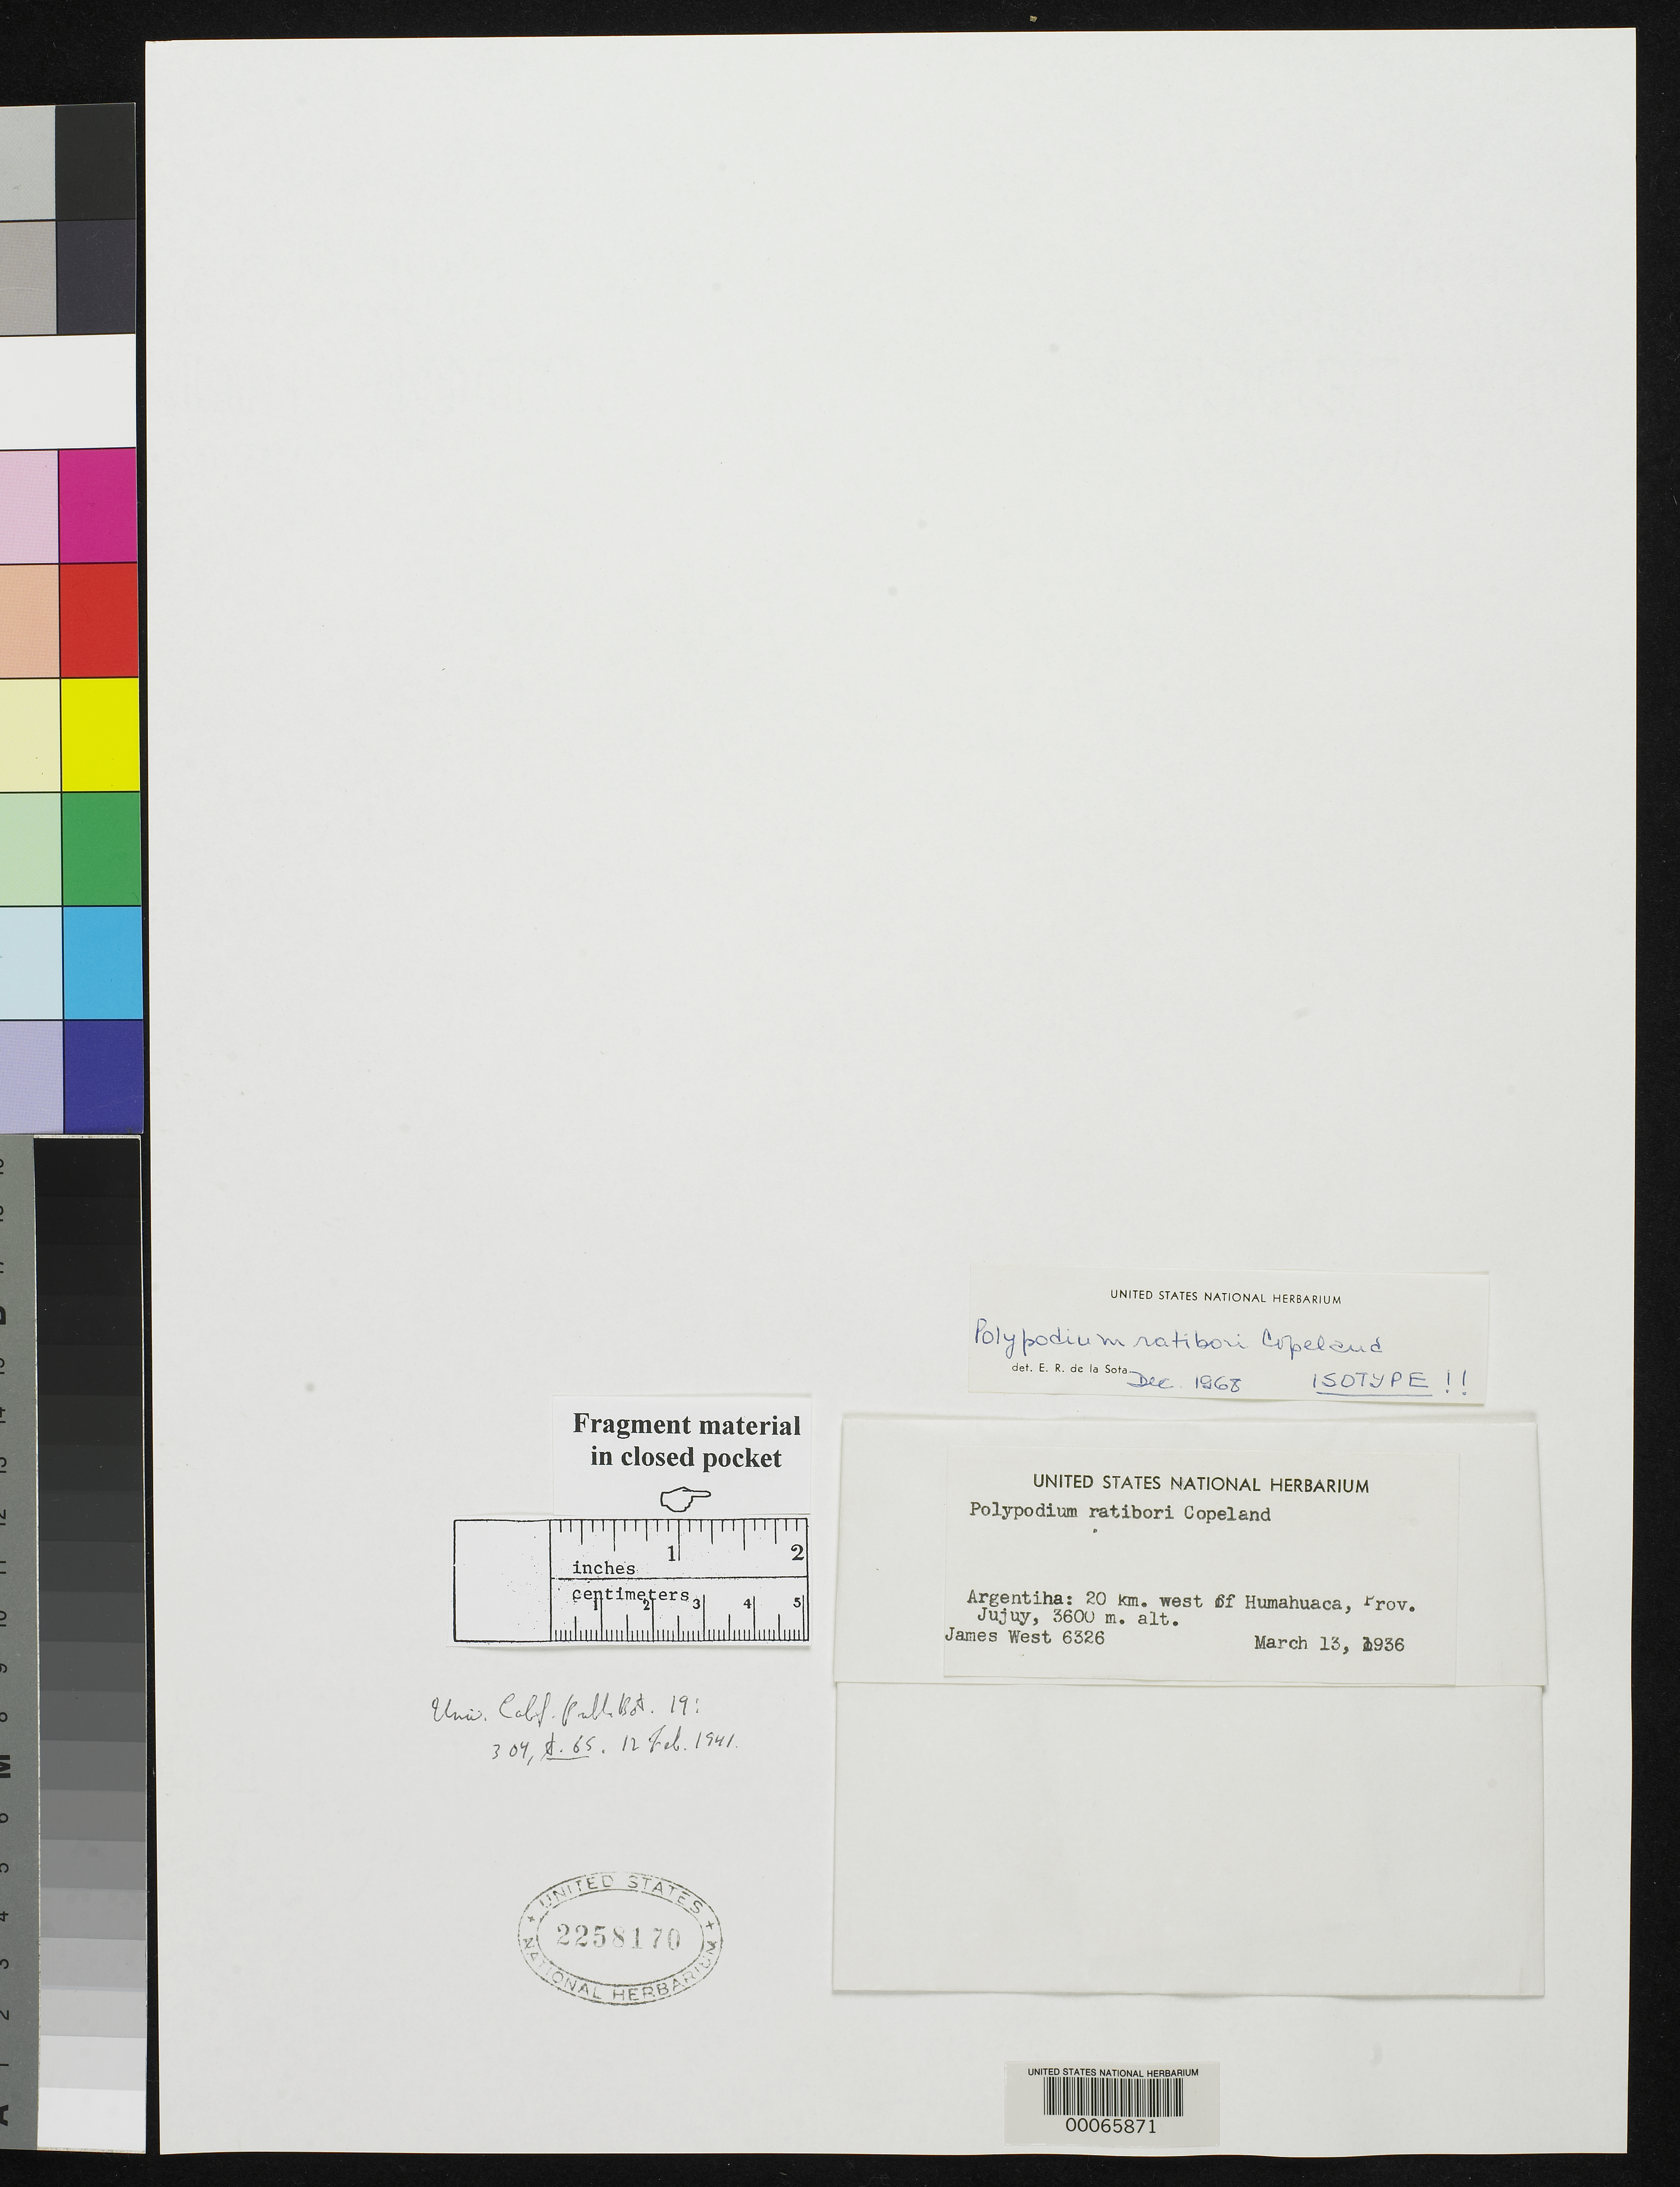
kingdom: Plantae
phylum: Tracheophyta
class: Polypodiopsida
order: Polypodiales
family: Polypodiaceae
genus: Polypodium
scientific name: Polypodium ratiborii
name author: Copel.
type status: Isotype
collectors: J. West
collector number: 6326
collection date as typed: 13 Mar 1936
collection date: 1936-03-13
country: Argentina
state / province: Jujuy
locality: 20 km W of Humahuaca.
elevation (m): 3600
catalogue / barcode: US 2258170